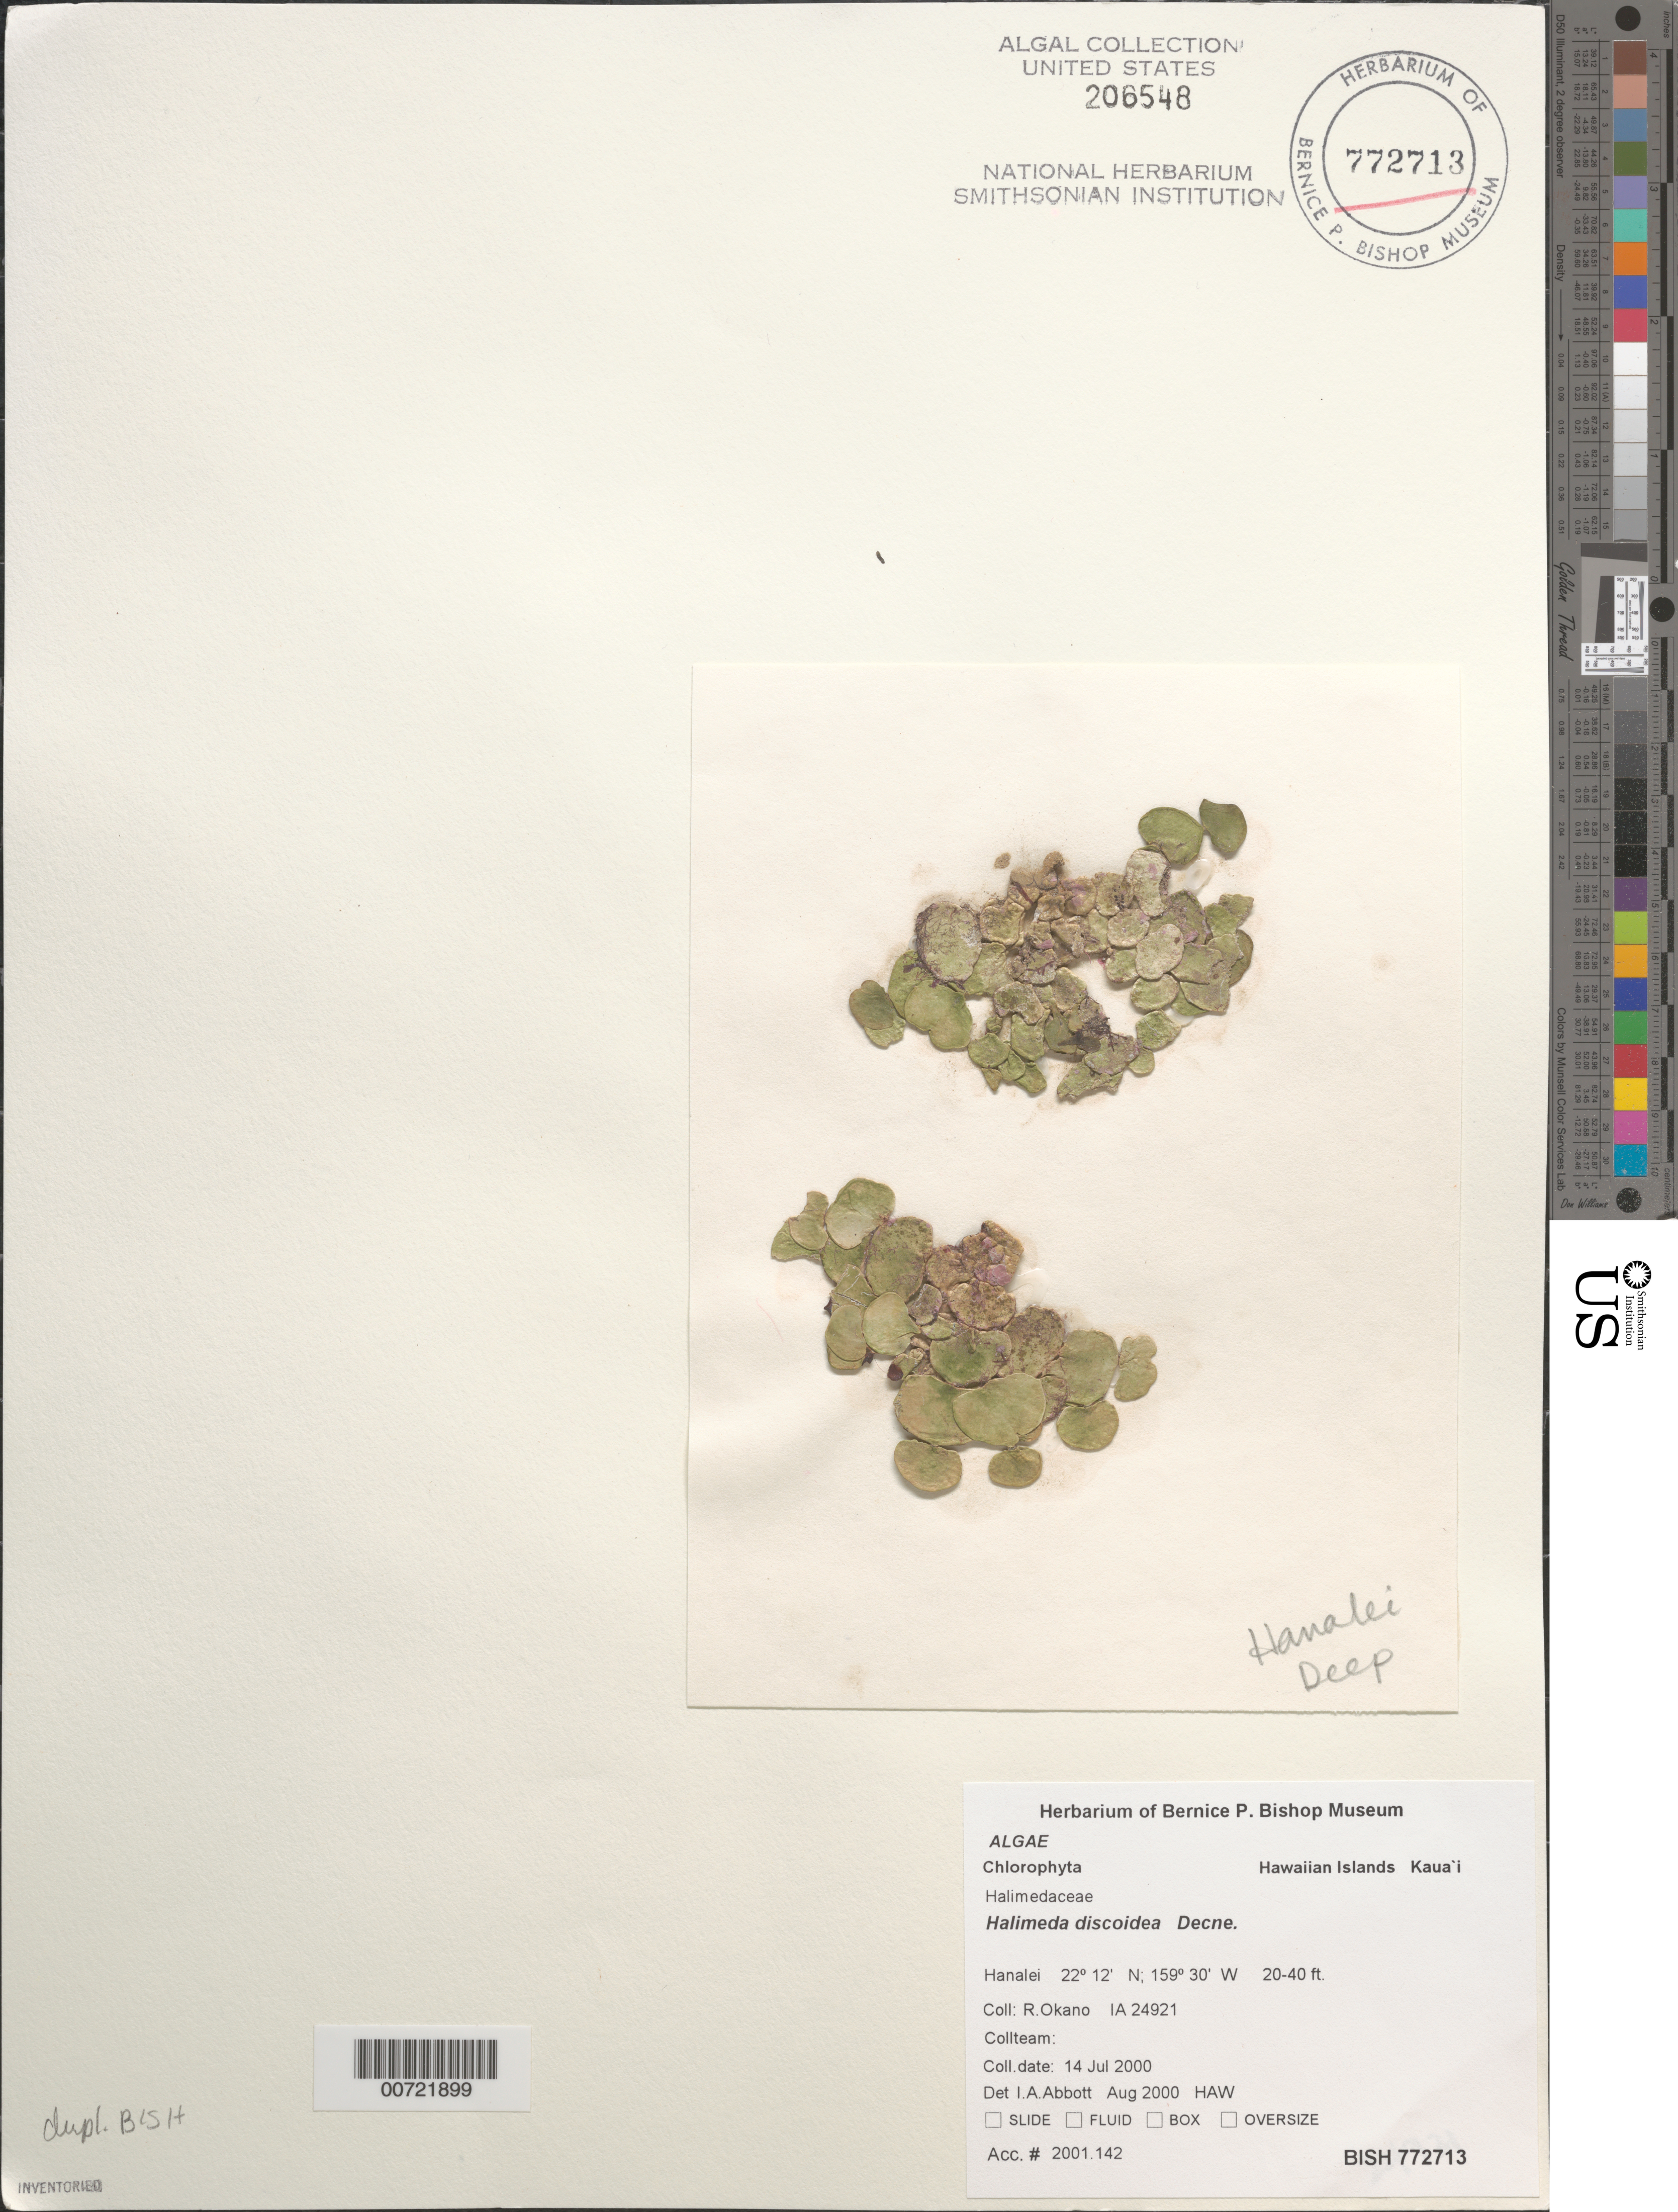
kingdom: Plantae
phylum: Chlorophyta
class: Ulvophyceae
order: Bryopsidales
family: Halimedaceae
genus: Halimeda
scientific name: Halimeda discoidea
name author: Decne.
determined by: Abbott, Isabella A.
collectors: R. Okano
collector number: IAA 24921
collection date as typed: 14 Jul 2000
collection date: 2000-07-14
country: United States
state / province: Hawaii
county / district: Kauai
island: Kaua'i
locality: Hanalei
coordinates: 22 12' N, 159 30' W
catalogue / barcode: US 206548